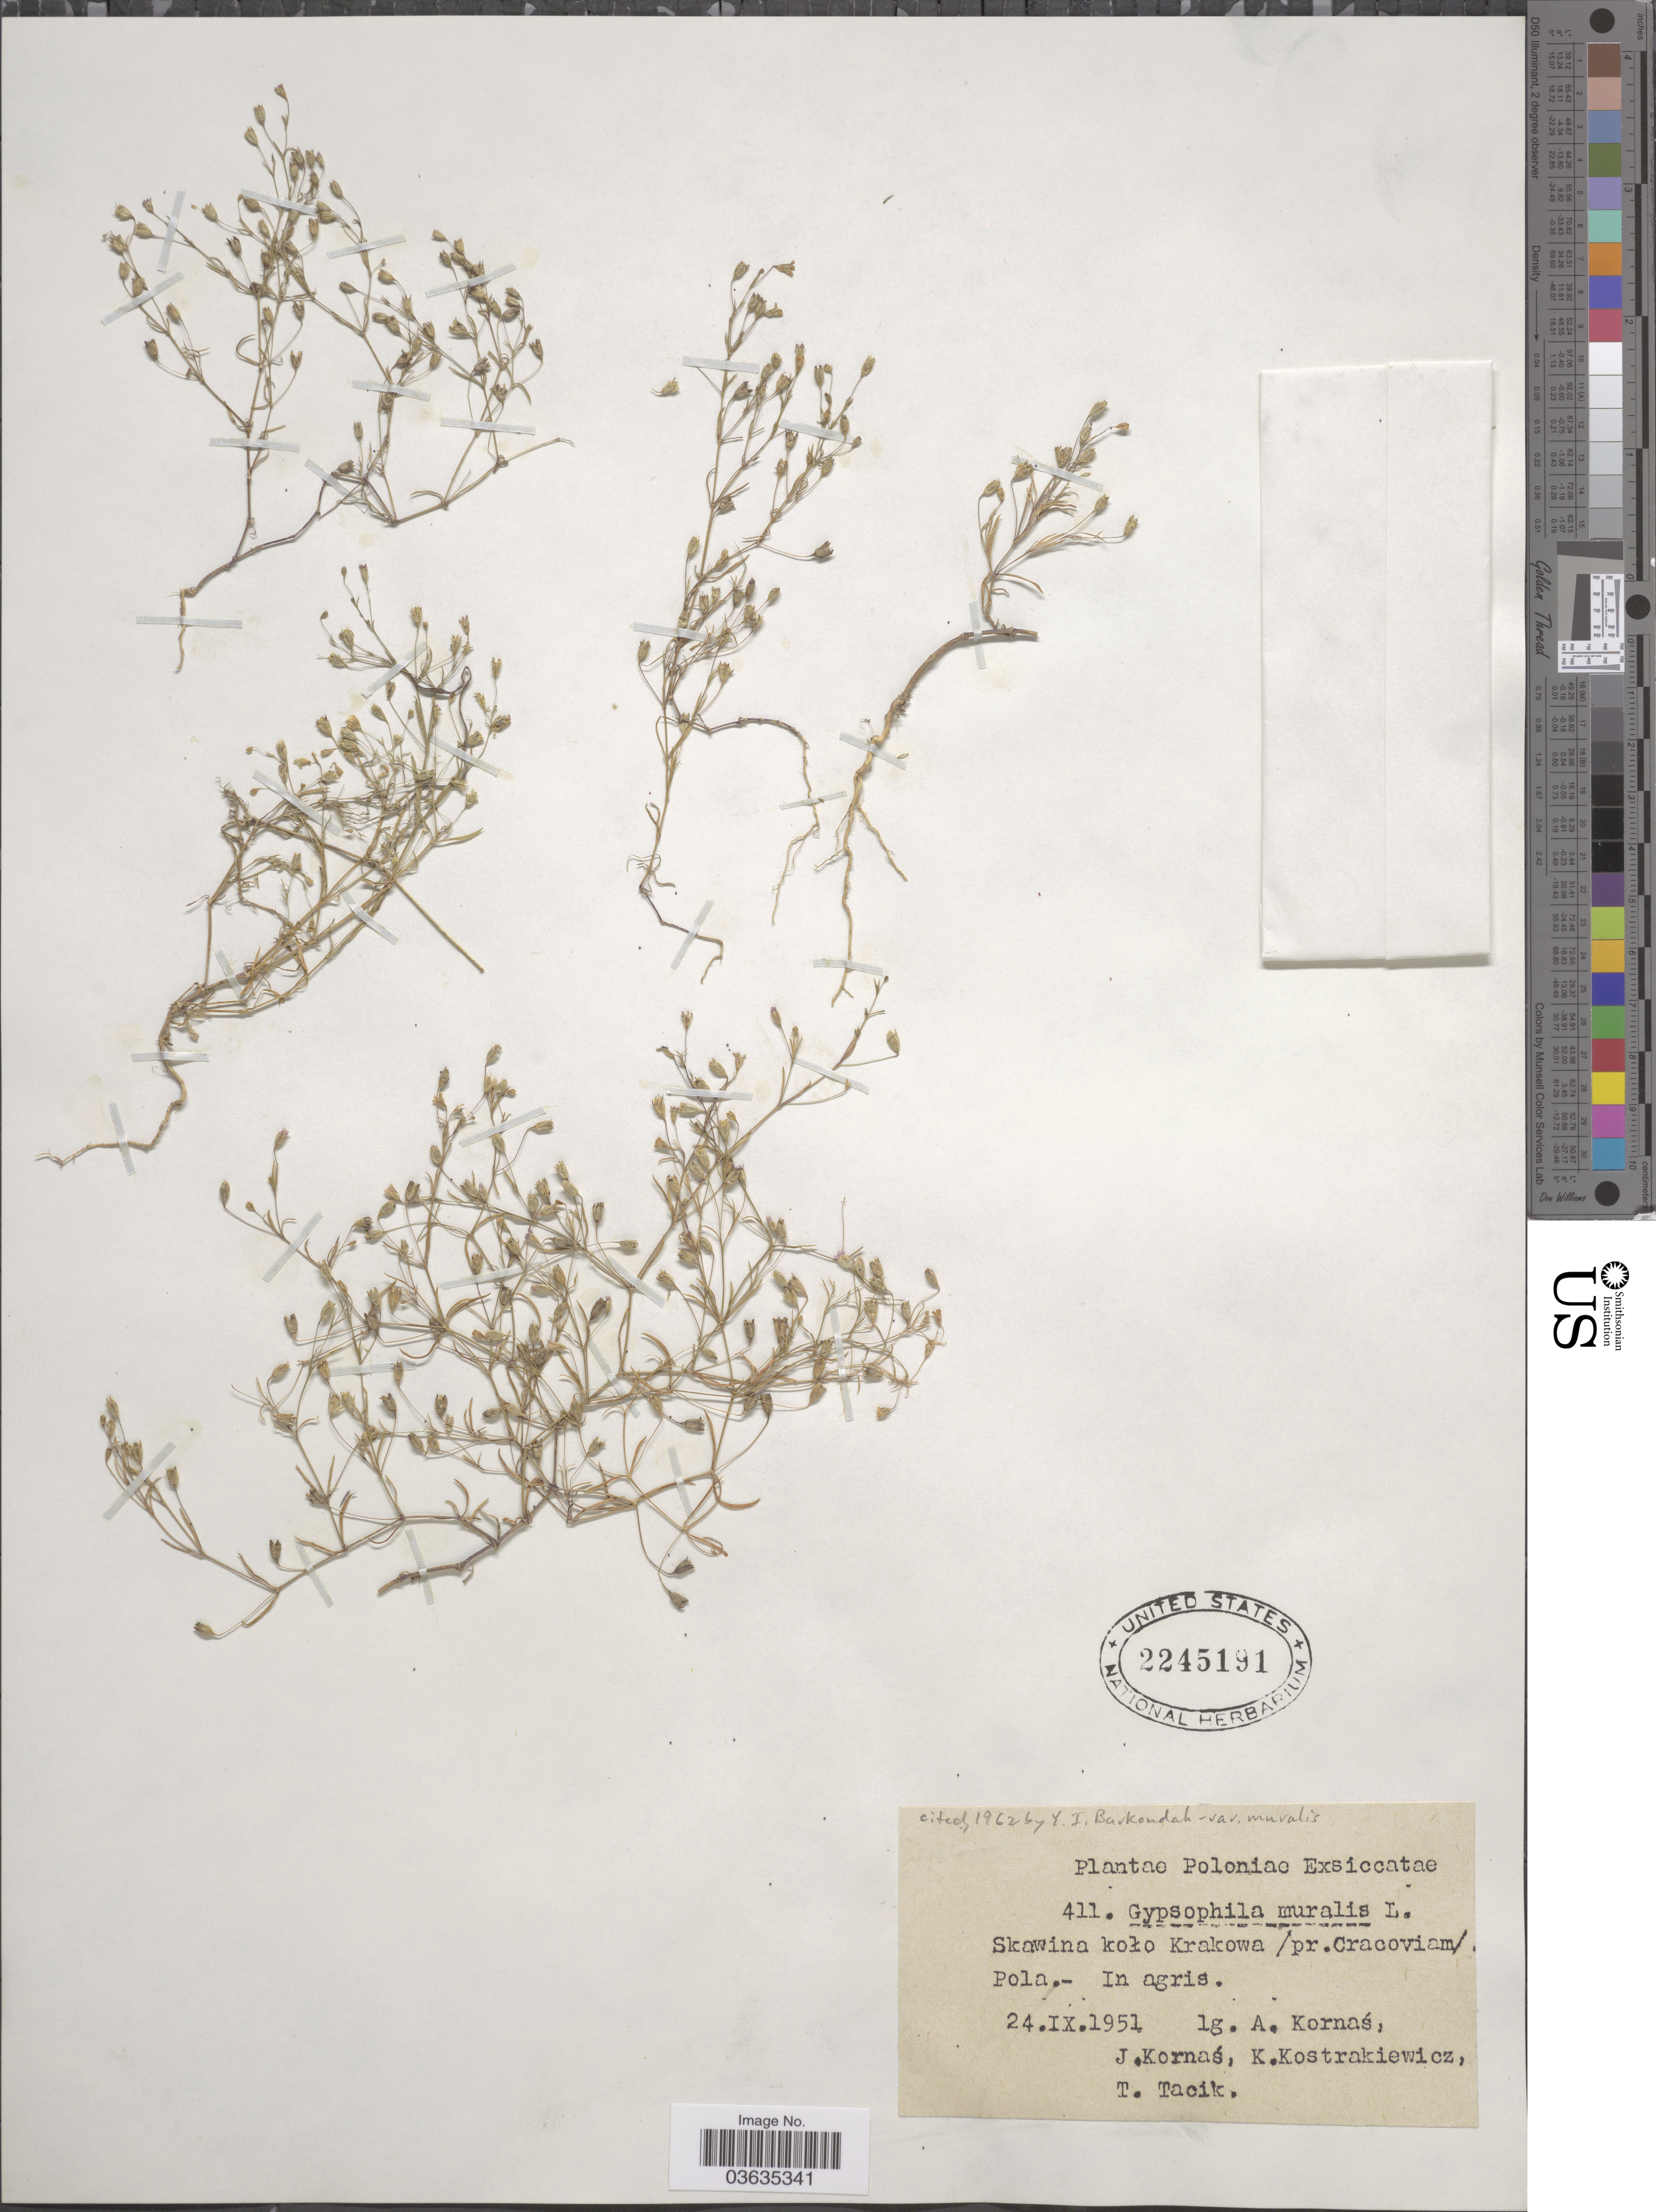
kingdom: Plantae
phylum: Tracheophyta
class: Magnoliopsida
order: Caryophyllales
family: Caryophyllaceae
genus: Psammophiliella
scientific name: Psammophiliella muralis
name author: (L.) Ikonn.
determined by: U.S. National Herbarium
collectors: A. Kornas, J. Kornas, K. Kostrakiewicz & T. Tacik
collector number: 411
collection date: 1951-09-24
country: Poland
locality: Skawina koło krakowa/ pr. Cracoviam/ Pola.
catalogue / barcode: US 2245191